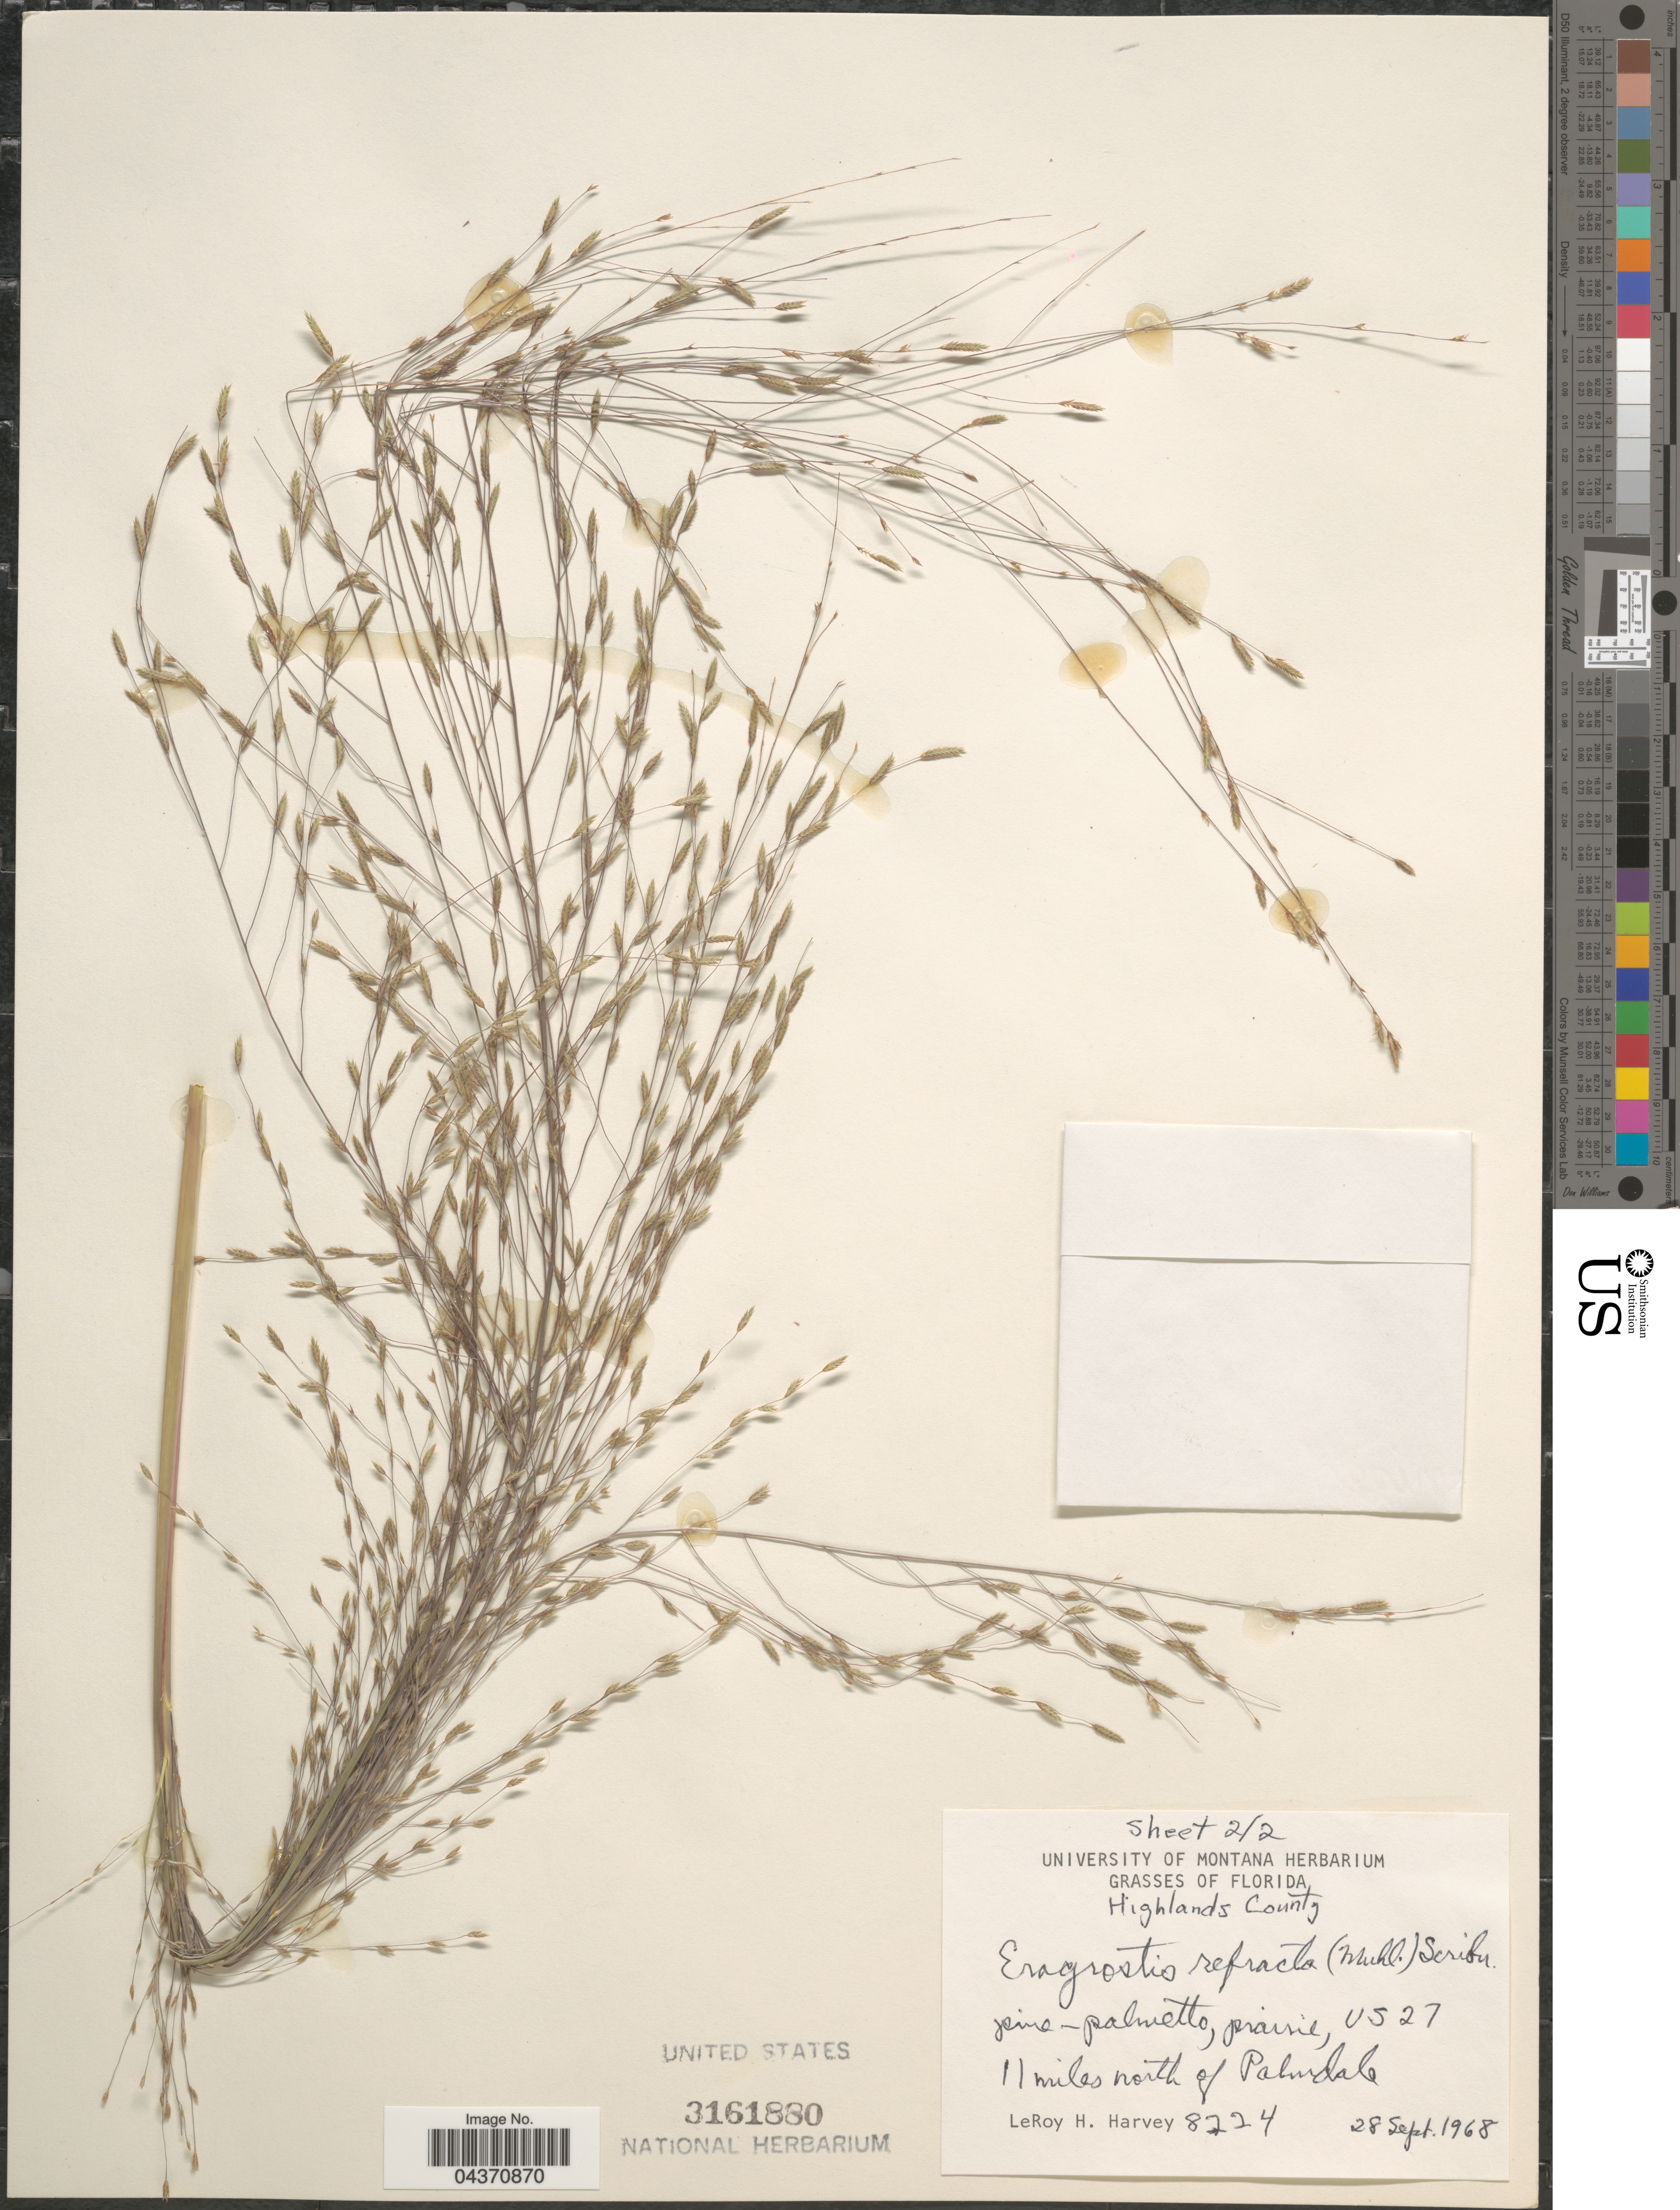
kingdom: Plantae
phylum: Tracheophyta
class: Liliopsida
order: Poales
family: Poaceae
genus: Eragrostis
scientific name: Eragrostis refracta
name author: (Muhl.) Scribn.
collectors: L. H. Harvey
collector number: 8224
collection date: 1968-09-28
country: United States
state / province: Florida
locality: Highlands County. US 27. 11 miles north of Palmdale.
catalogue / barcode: US 3161880